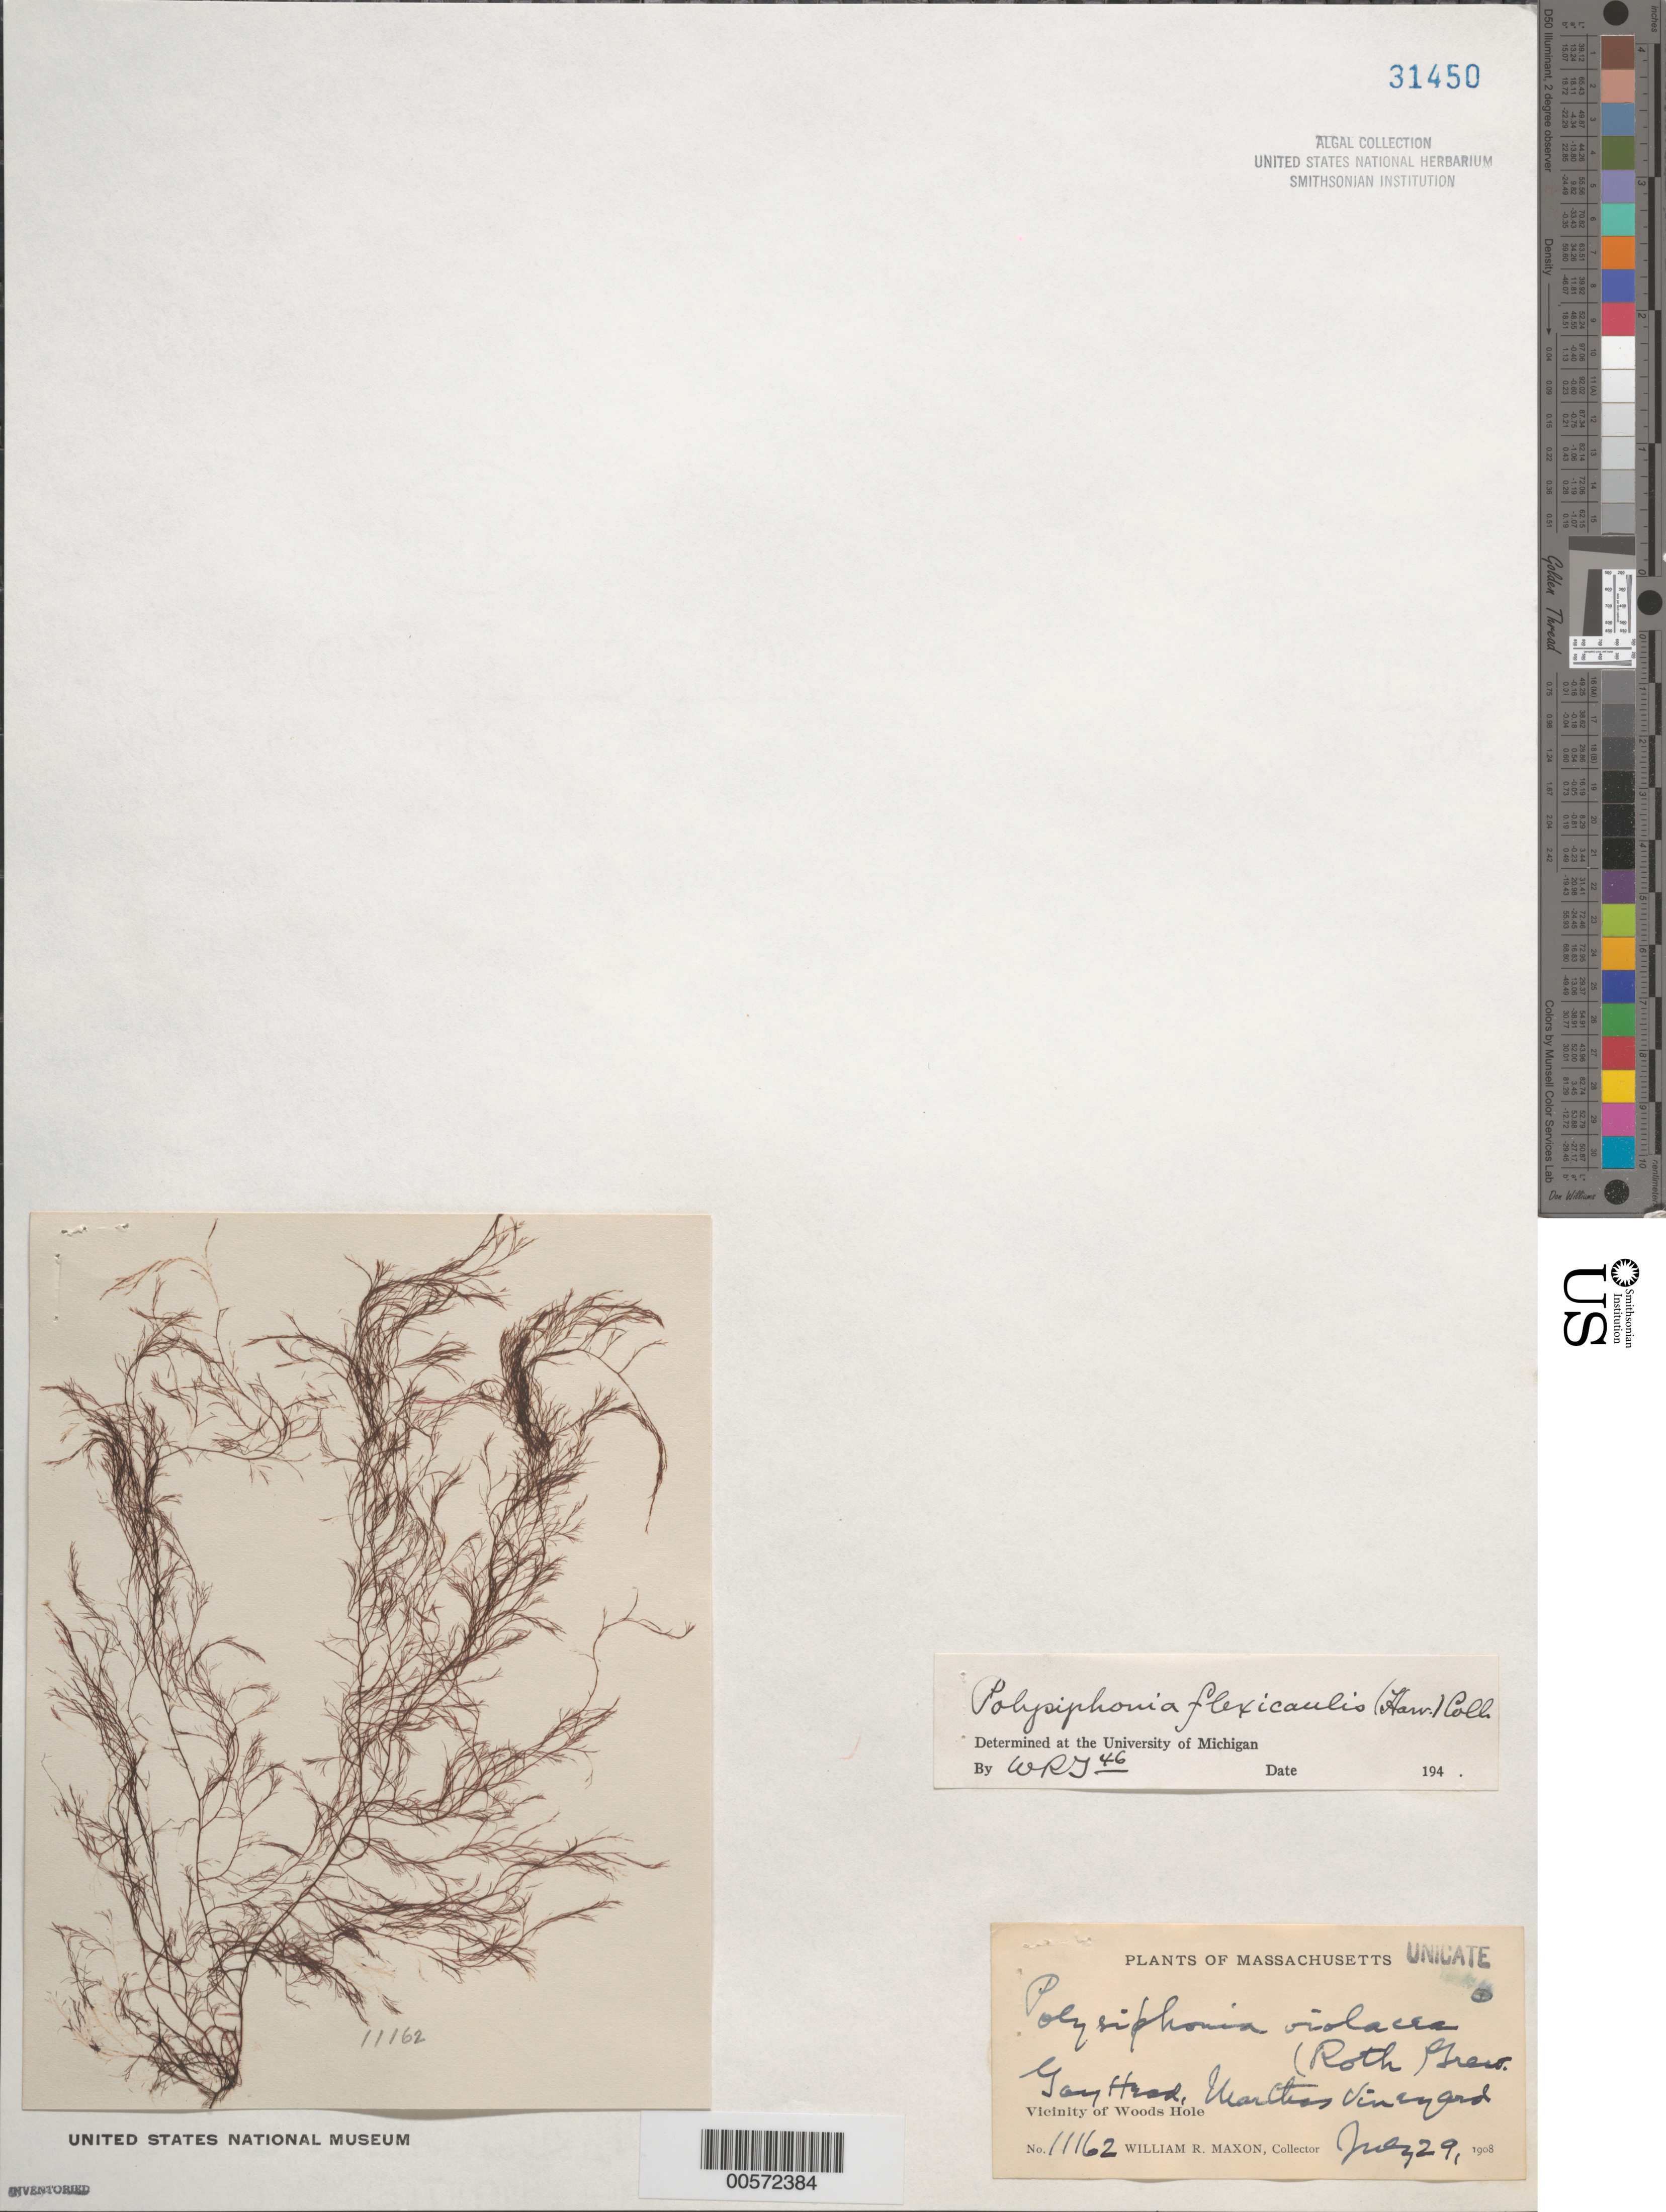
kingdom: Plantae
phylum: Rhodophyta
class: Florideophyceae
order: Ceramiales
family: Rhodomelaceae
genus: Leptosiphonia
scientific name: Leptosiphonia flexicaulis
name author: (Harv.) Savoie & G.W. Saunders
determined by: Algae name updating Project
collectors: W. R. Maxon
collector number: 11162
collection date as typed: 29 Jul 1908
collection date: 1908-07-29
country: United States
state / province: Massachusetts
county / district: Dukes County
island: Martha's Vineyard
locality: Gay Head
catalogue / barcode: US 31450